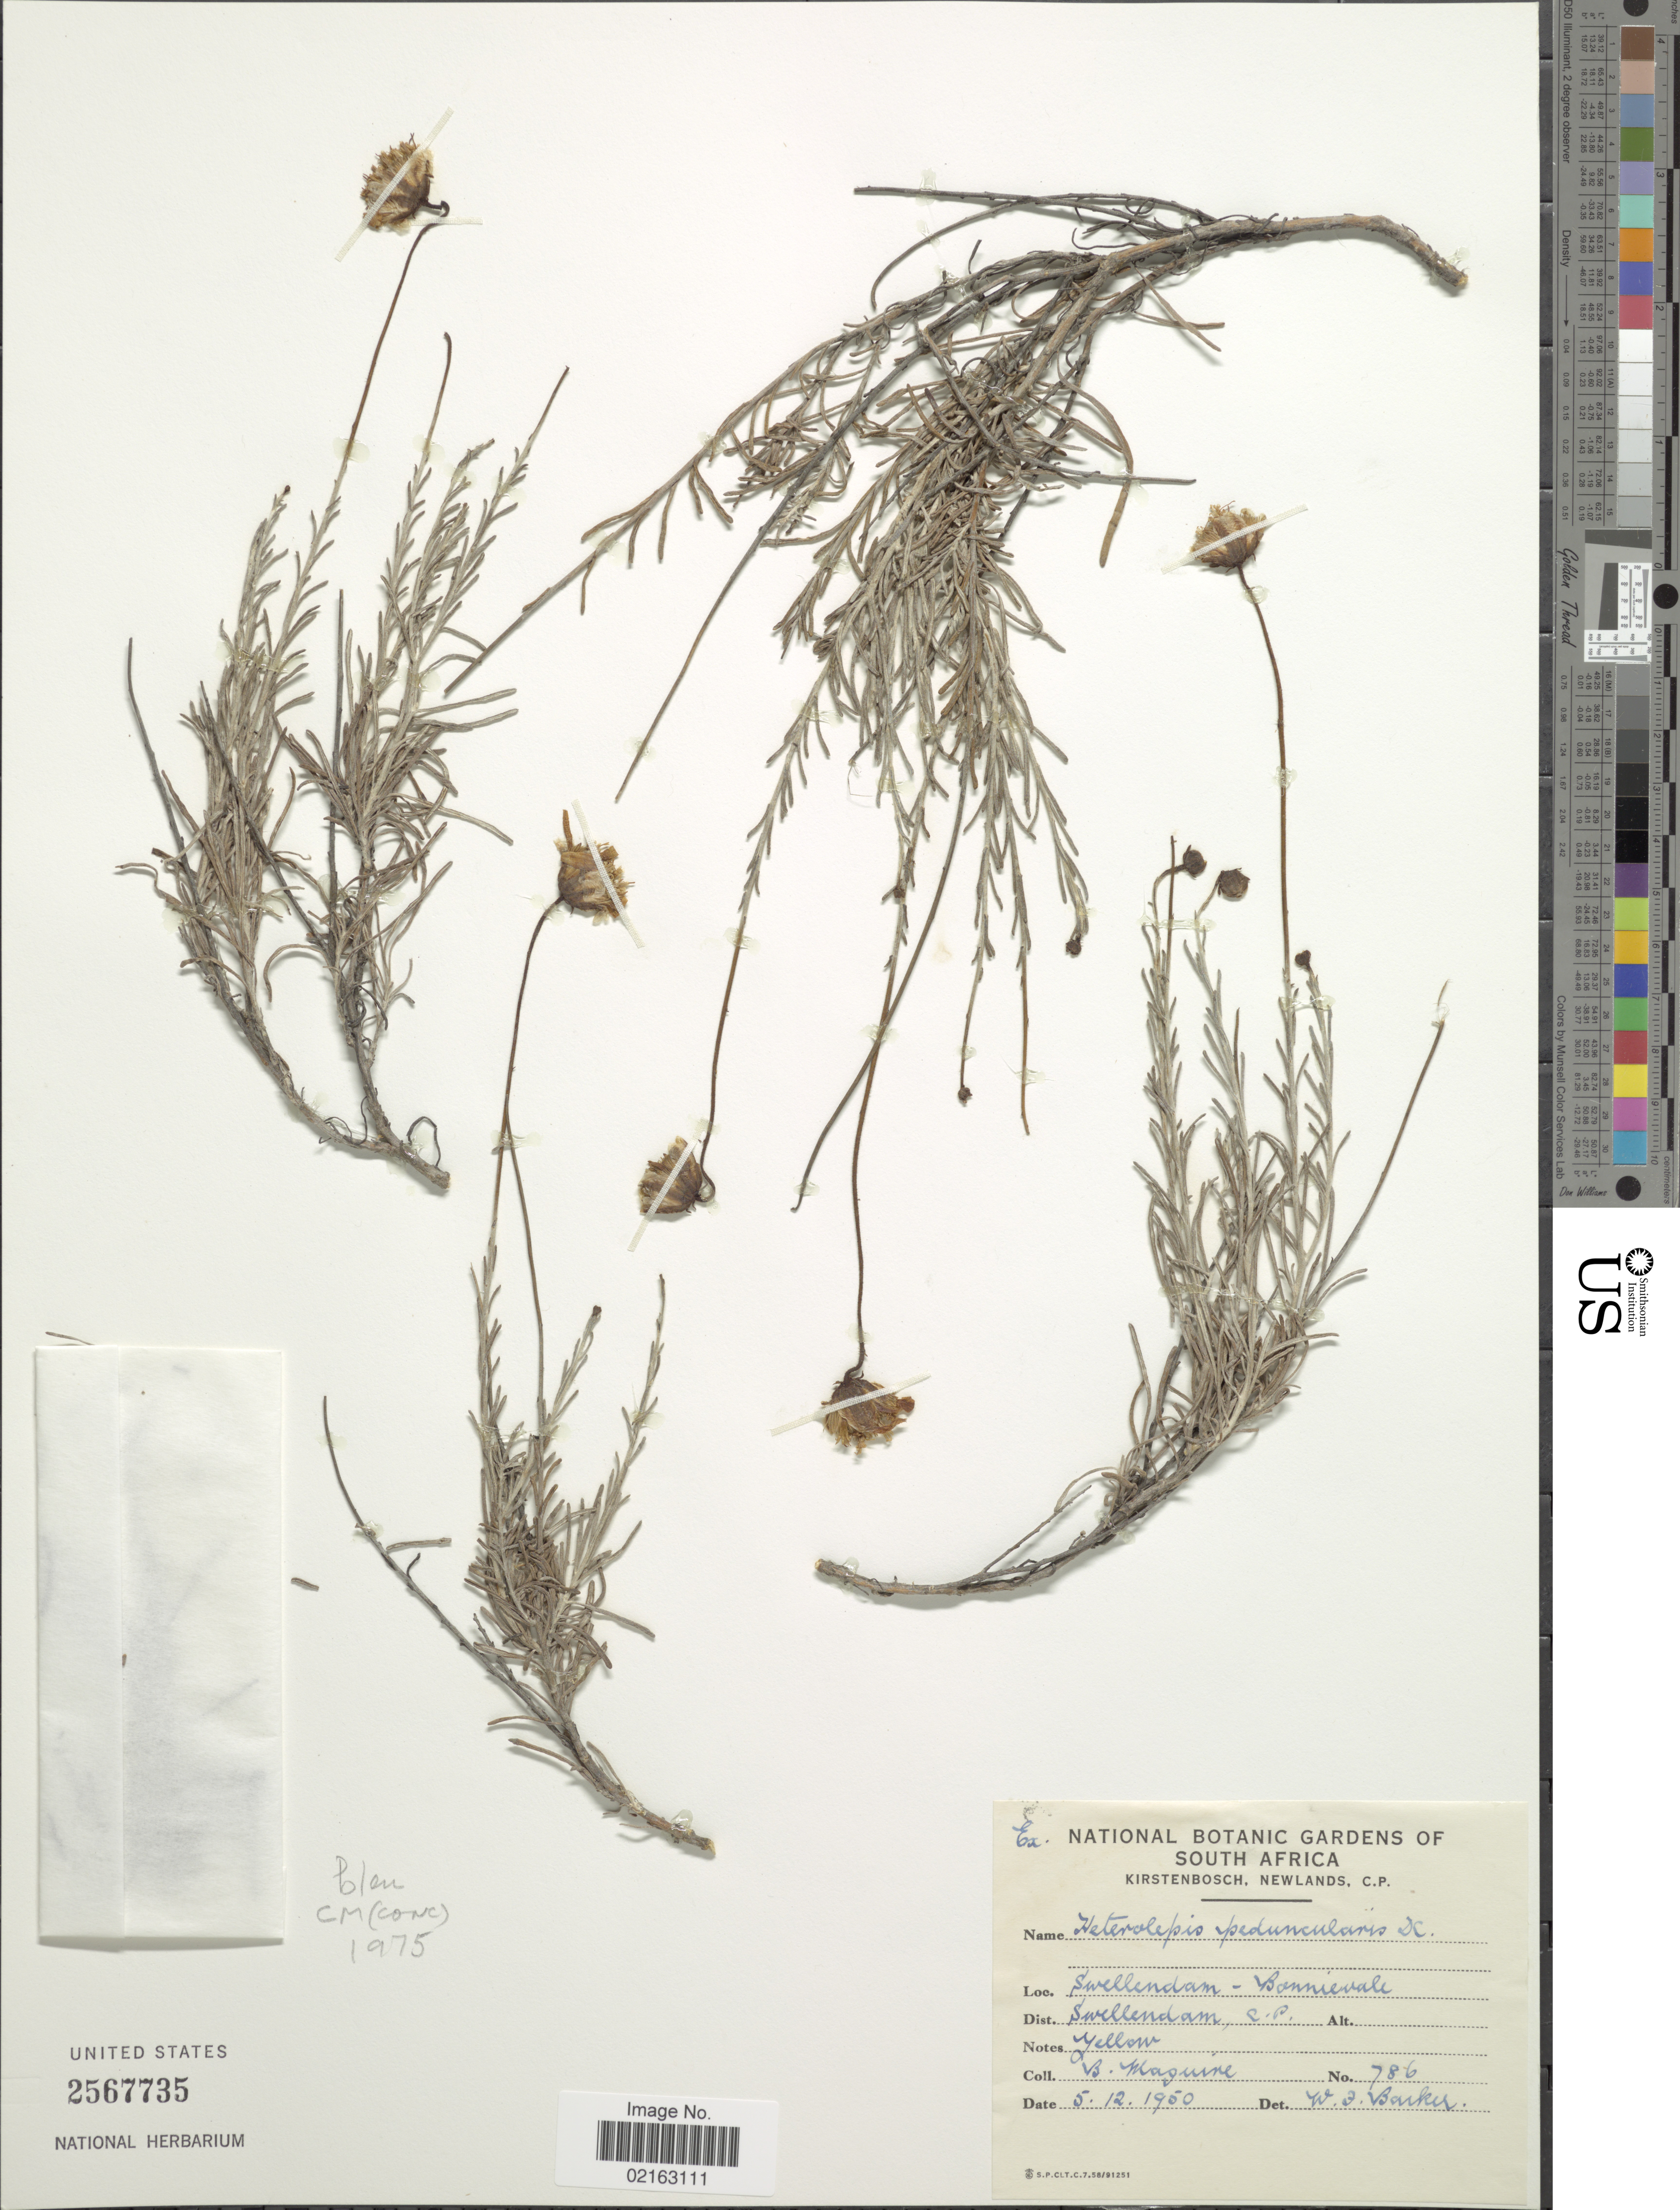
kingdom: Plantae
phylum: Tracheophyta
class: Magnoliopsida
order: Asterales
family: Asteraceae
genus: Heterolepis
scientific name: Heterolepis peduncularis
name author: DC.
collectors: B. Maguire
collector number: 786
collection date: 1950-12-05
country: South Africa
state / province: Western Cape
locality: Swellendam - Bonnievale. Dist. Swellendam, C.P.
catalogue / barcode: US 2567735